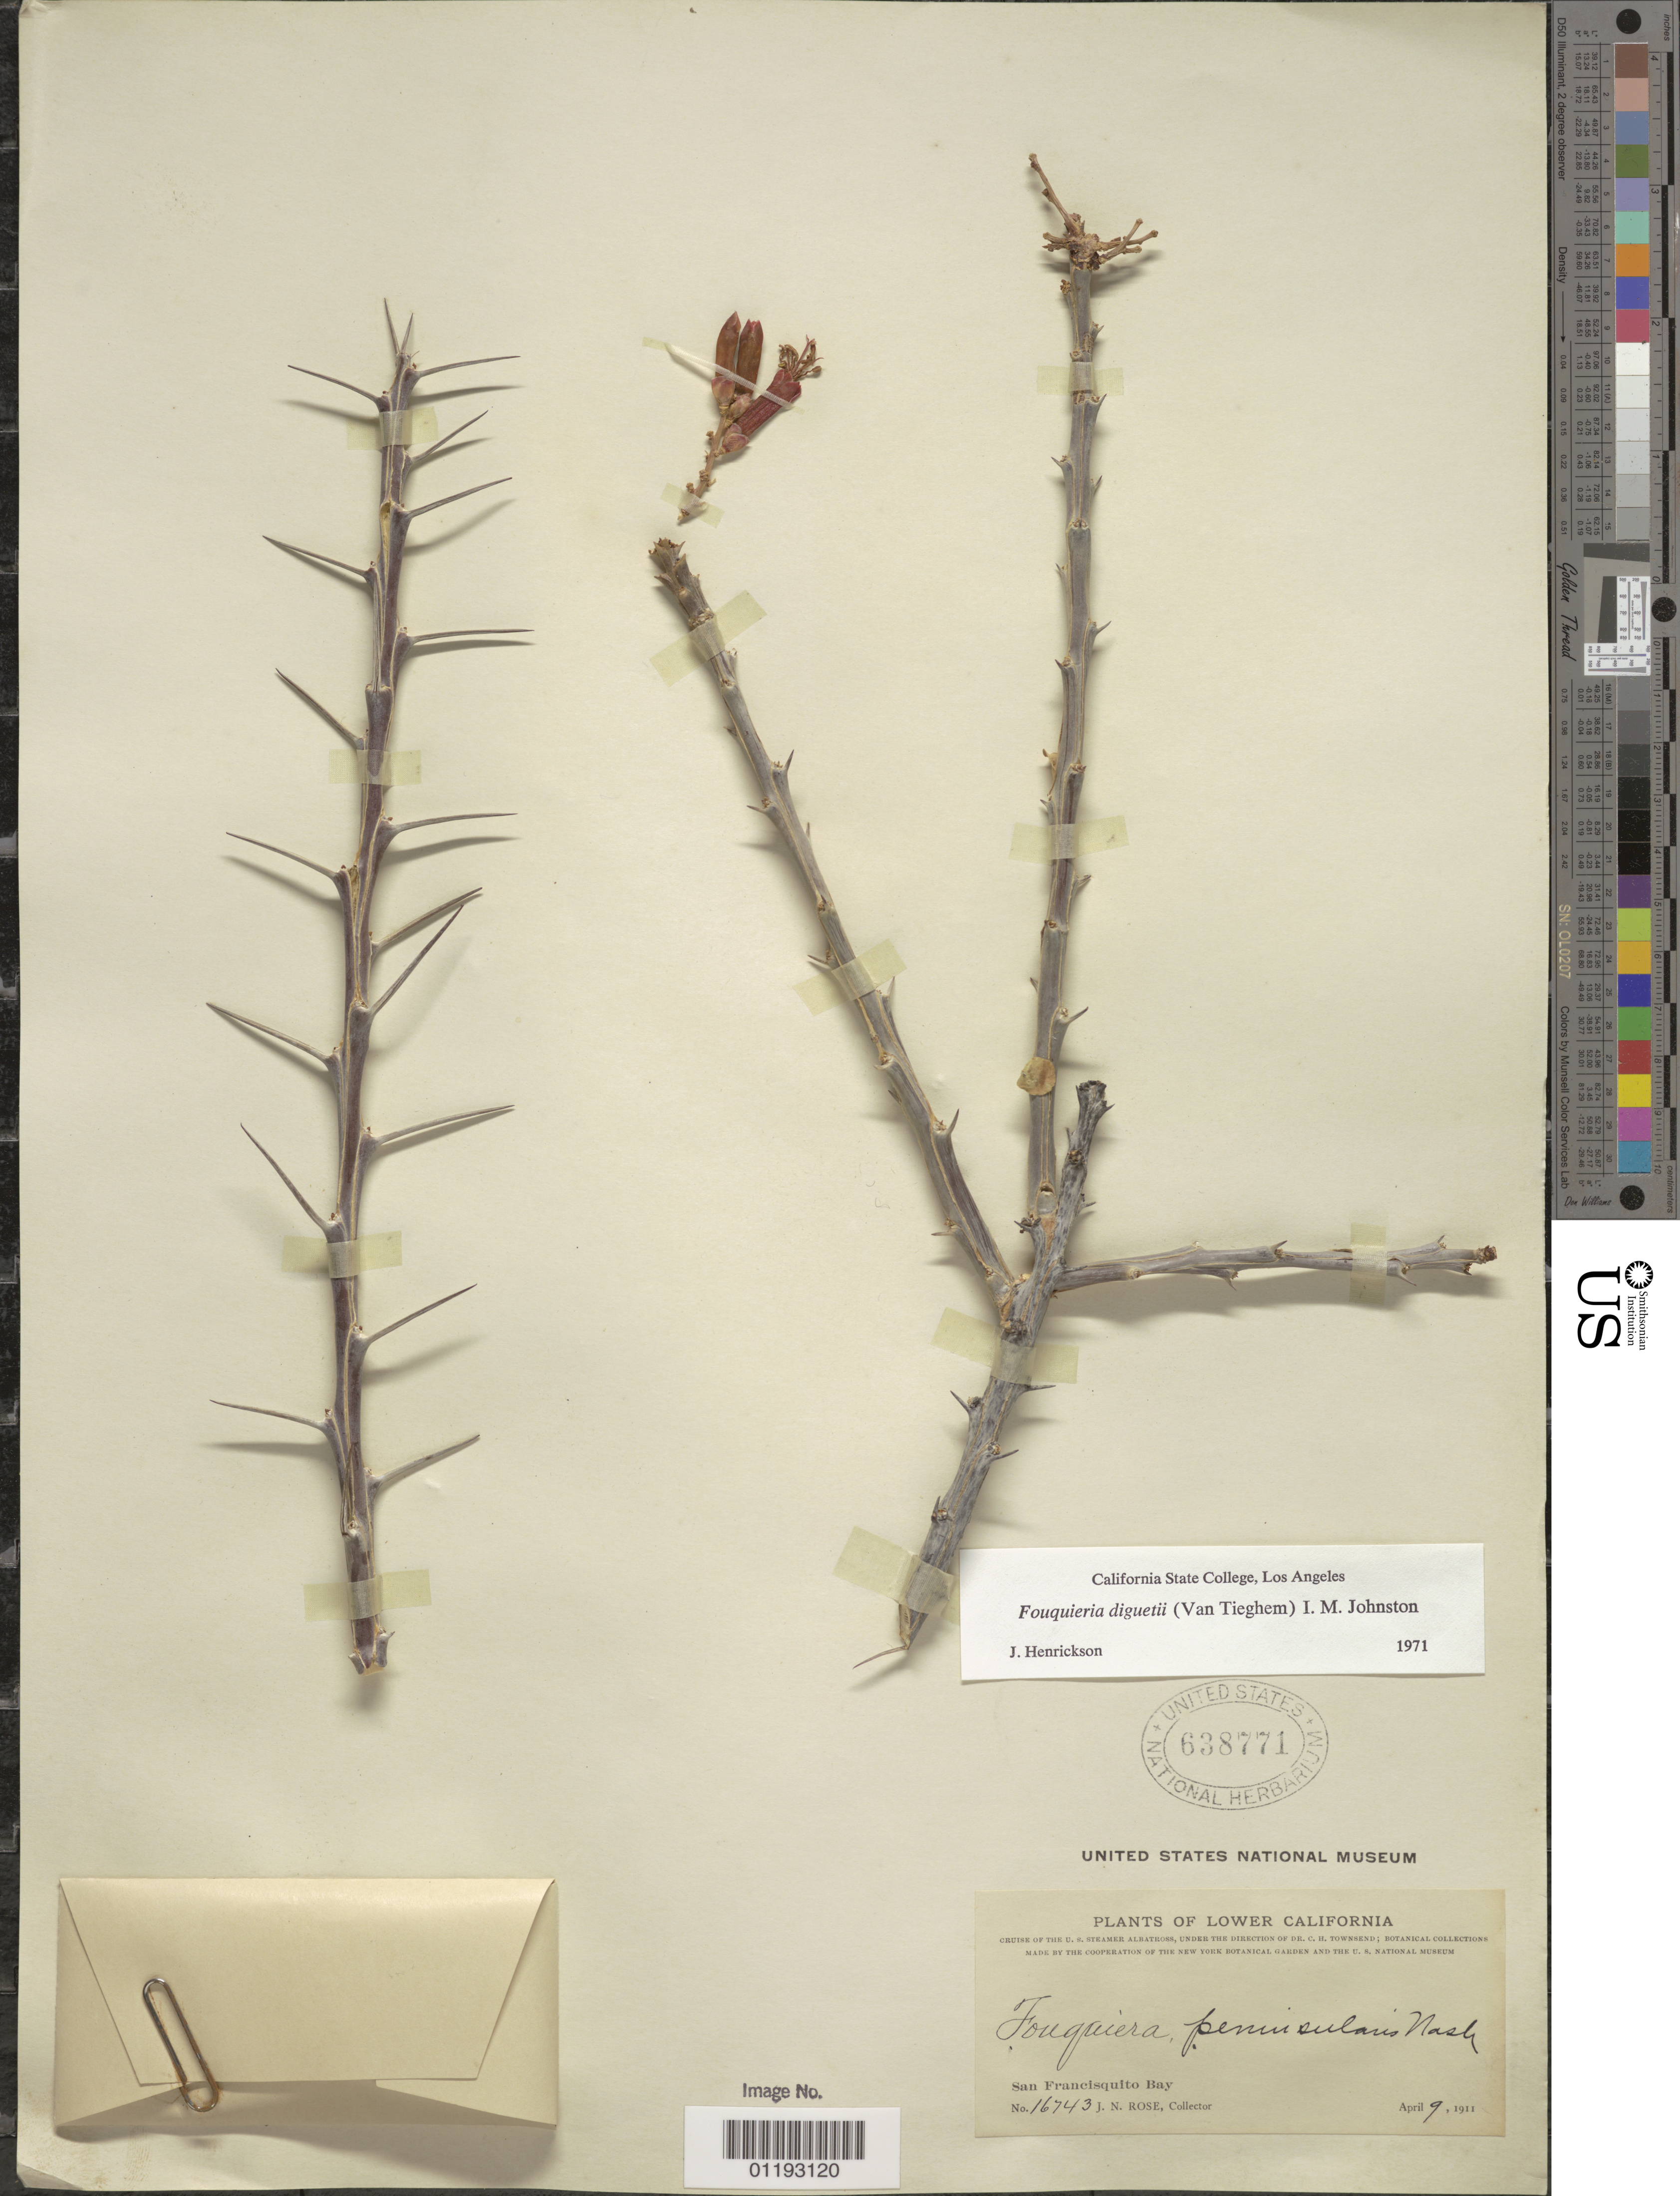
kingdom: Plantae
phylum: Tracheophyta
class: Magnoliopsida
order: Ericales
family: Fouquieriaceae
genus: Fouquieria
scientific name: Fouquieria diguetii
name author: (Tiegh.) I.M. Johnst.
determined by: Henrickson, James, (CSLA), California State University at Los Angeles (UNITED STATES)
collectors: J. N. Rose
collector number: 16743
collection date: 1911-04-09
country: Mexico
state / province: Baja California Norte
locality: San Francisquito Bay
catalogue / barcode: US 638771